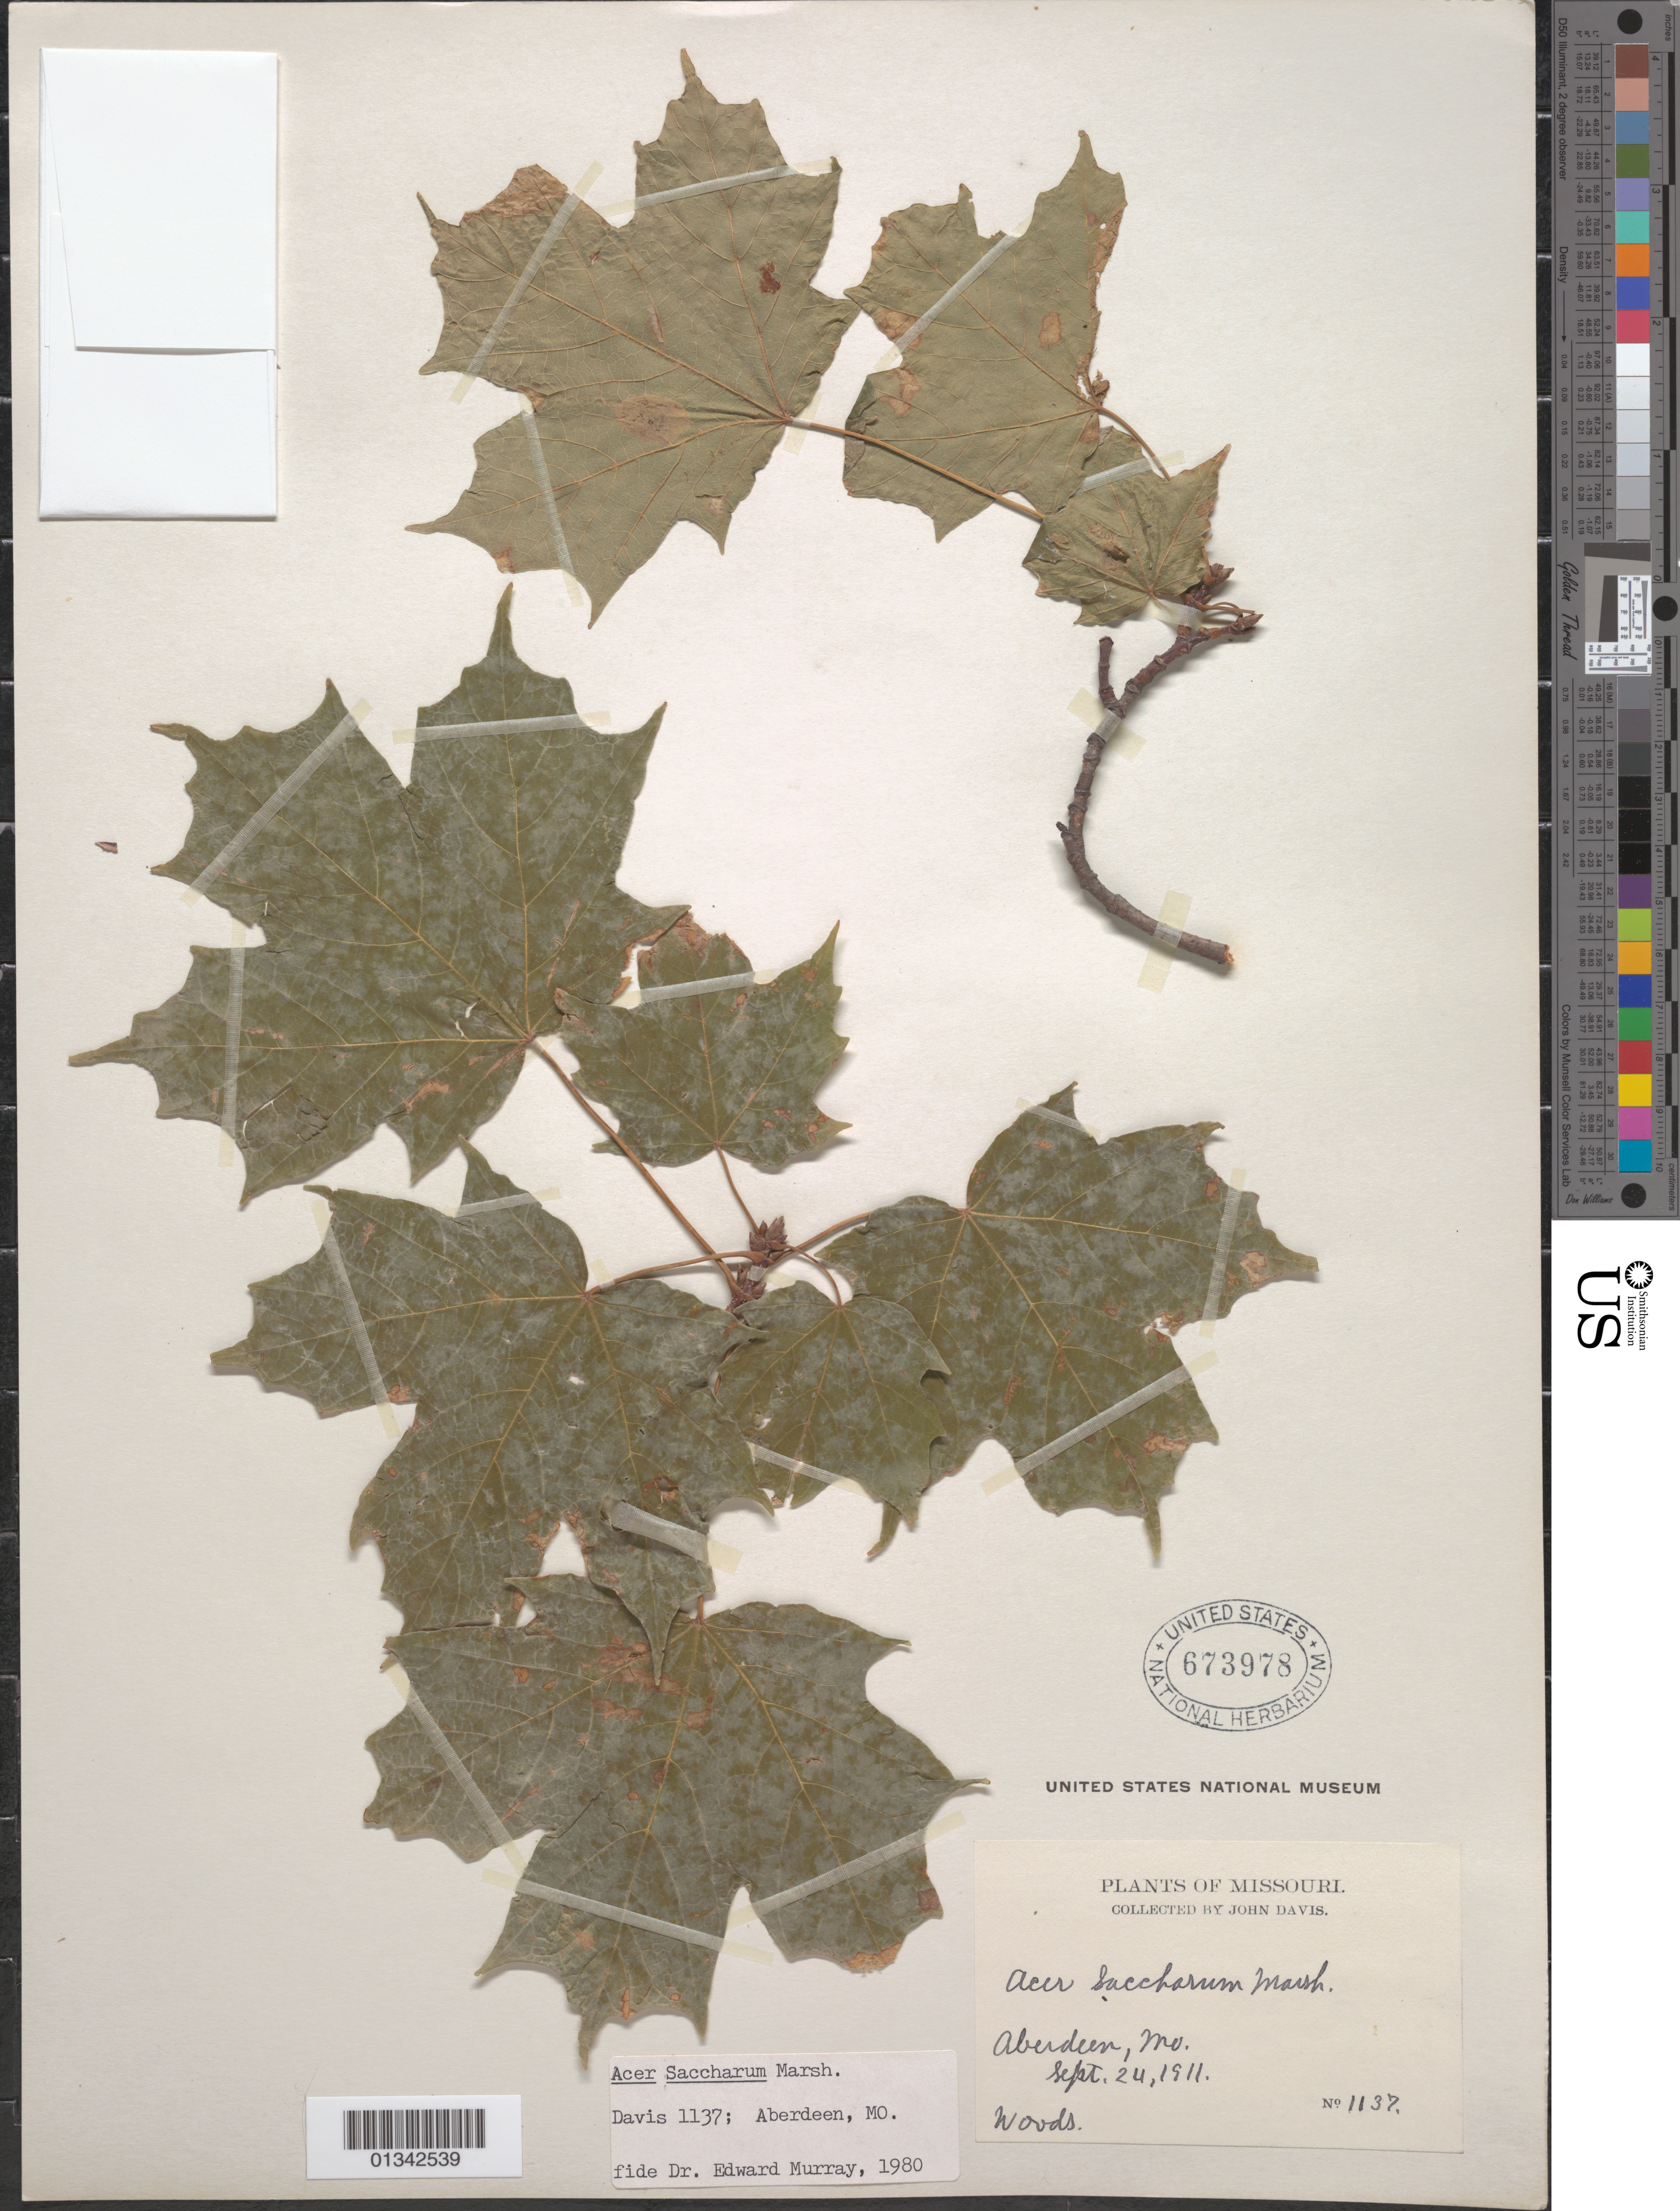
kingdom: Plantae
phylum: Tracheophyta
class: Magnoliopsida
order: Sapindales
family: Sapindaceae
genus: Acer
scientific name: Acer saccharum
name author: Marshall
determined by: Murray, Edward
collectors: J. Davis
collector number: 1137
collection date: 1911-09-24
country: United States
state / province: Missouri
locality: Aberdeen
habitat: Woods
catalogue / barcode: US 673978